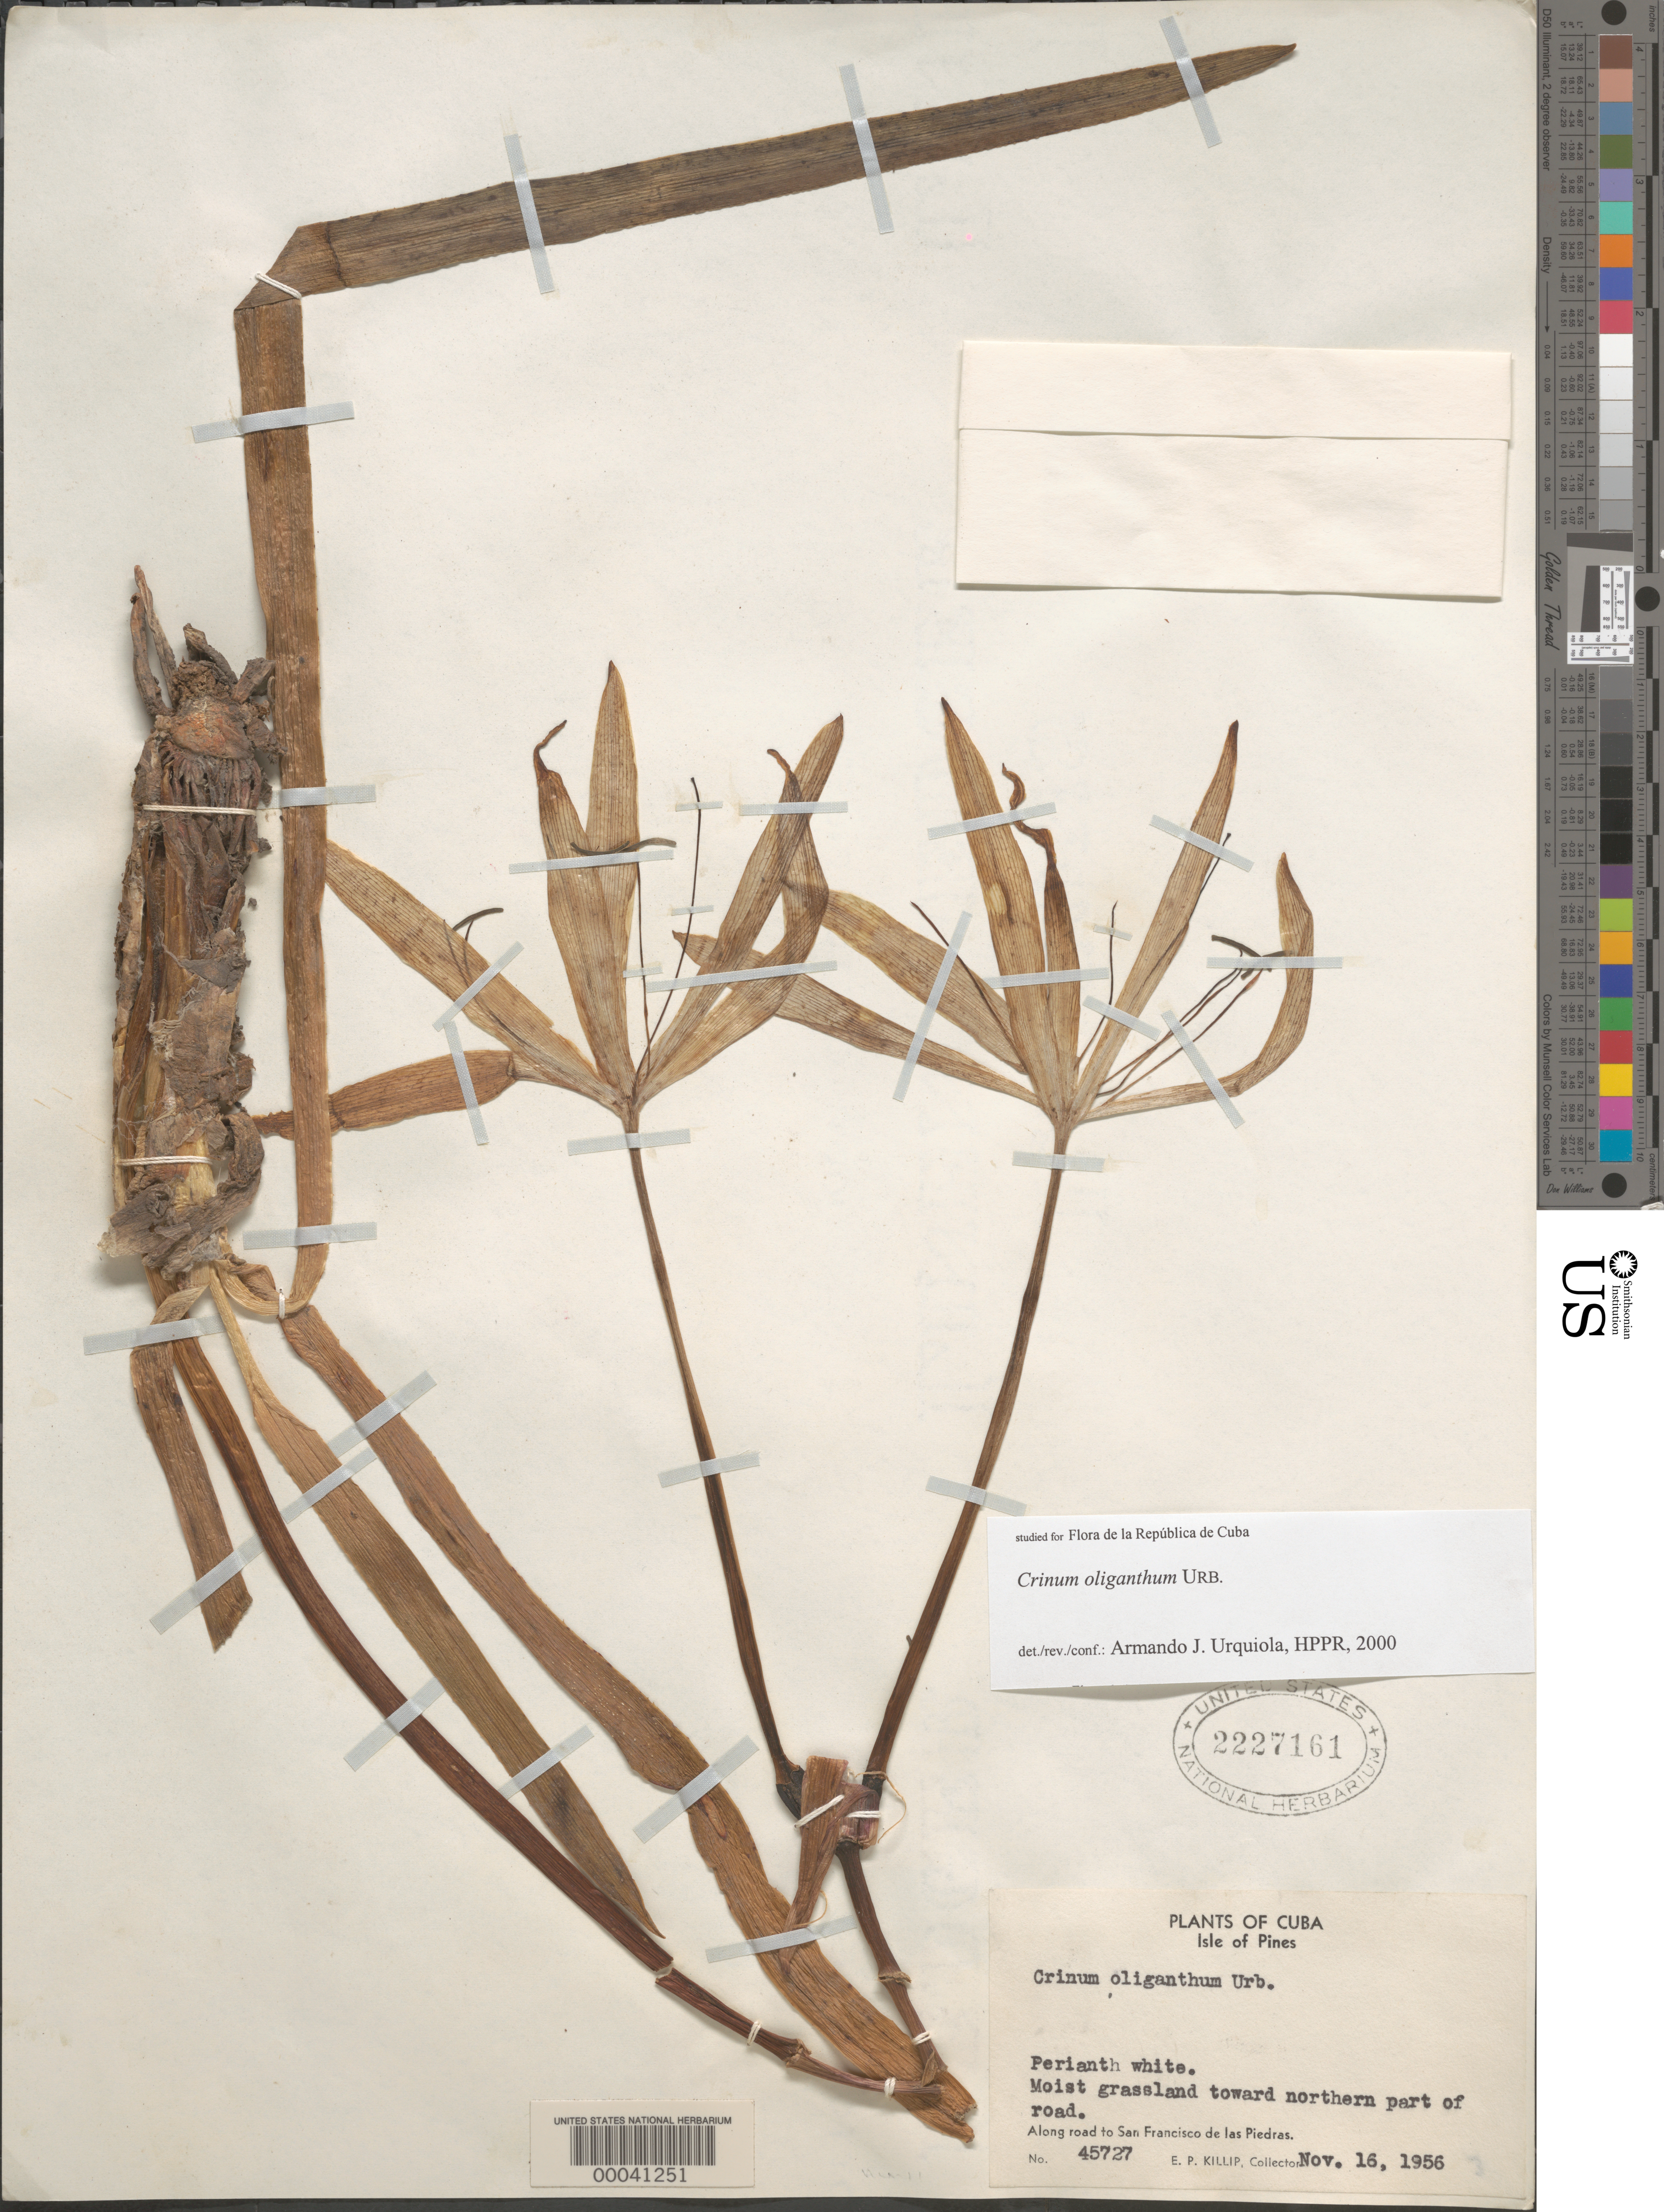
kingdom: Plantae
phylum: Tracheophyta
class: Liliopsida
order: Asparagales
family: Amaryllidaceae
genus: Crinum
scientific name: Crinum oliganthum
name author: Urb.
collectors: E. P. Killip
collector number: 45727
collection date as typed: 16 Nov 1956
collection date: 1956-11-16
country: Cuba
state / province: Isla de La Juventud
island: Isla de La Juventud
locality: Along road to san francisco de las piedras. [province originally recorded as la habana, isla de pinos mun.]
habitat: Moist grassland toward n part of road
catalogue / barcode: US 2227161